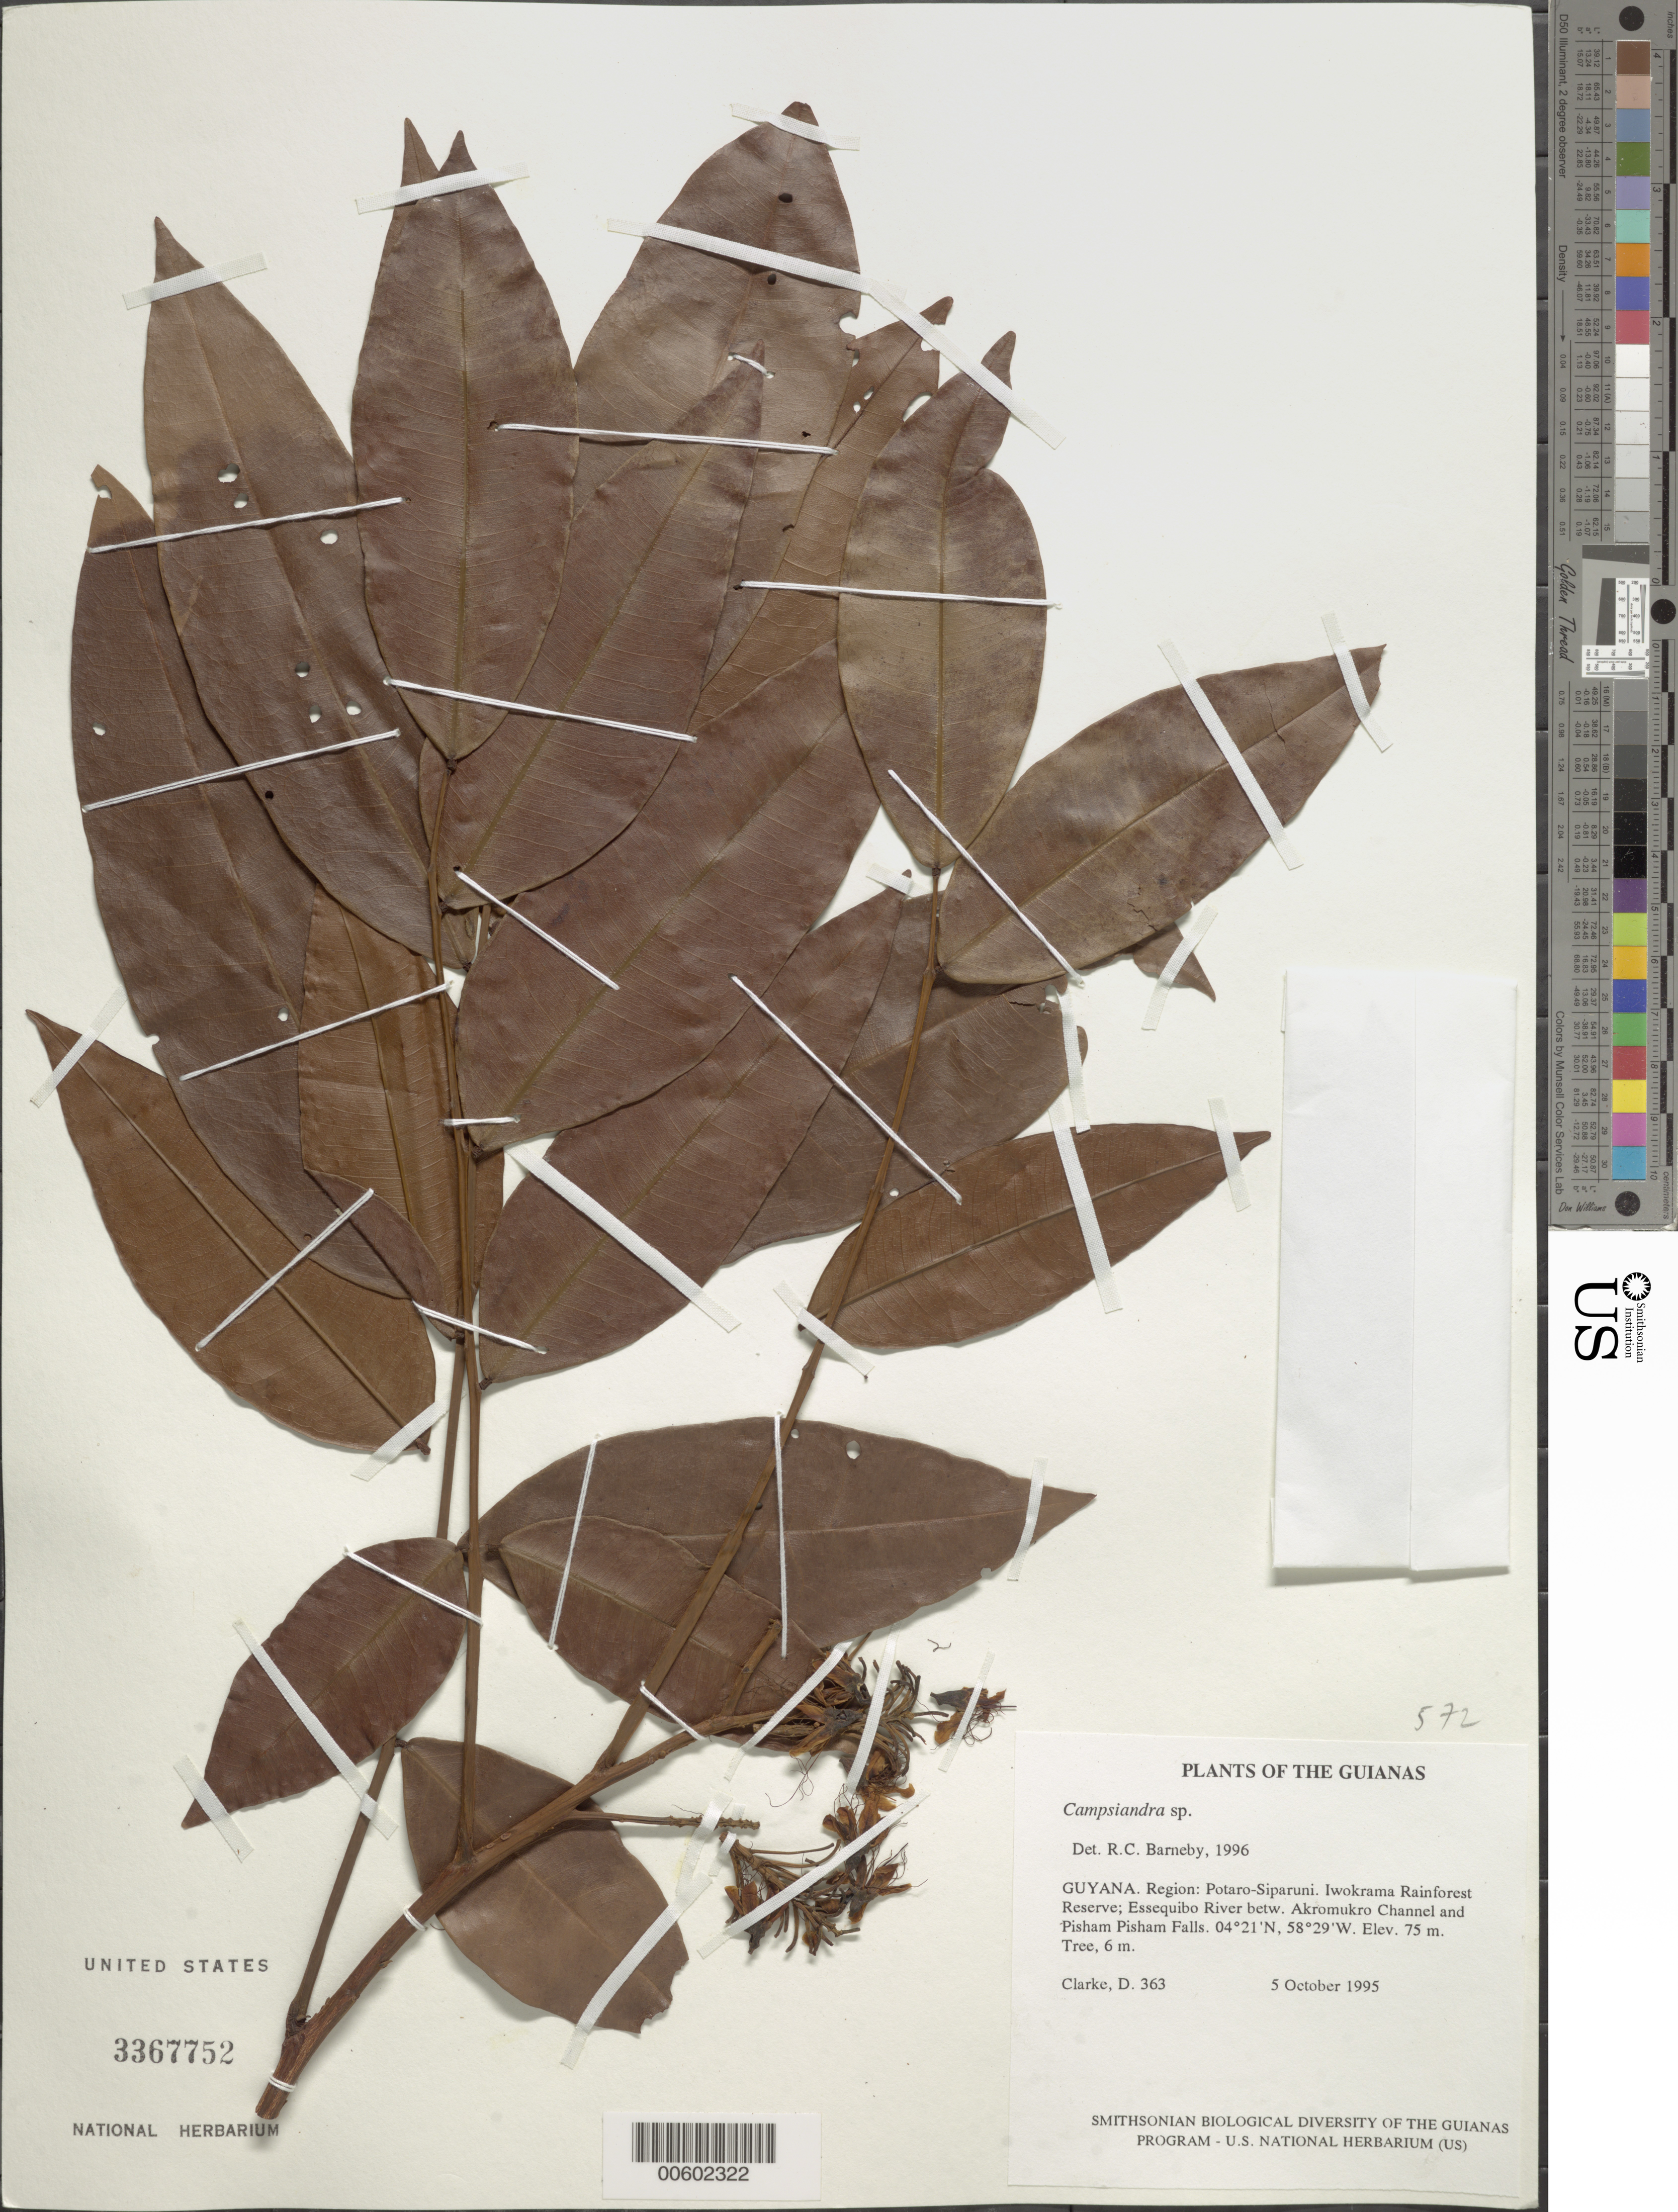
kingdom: Plantae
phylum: Tracheophyta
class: Magnoliopsida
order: Fabales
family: Fabaceae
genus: Campsiandra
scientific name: Campsiandra sp.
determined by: Barneby, Rupert C., (NY)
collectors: H. D. Clarke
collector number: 363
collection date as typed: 5 October 1995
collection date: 1995-10-05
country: Guyana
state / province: Potaro-Siparuni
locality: Iwokrama Rainforest Reserve; Essequibo River betw. Akromukro Channel and Pisham Pisham Falls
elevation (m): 75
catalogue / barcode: US 3367752